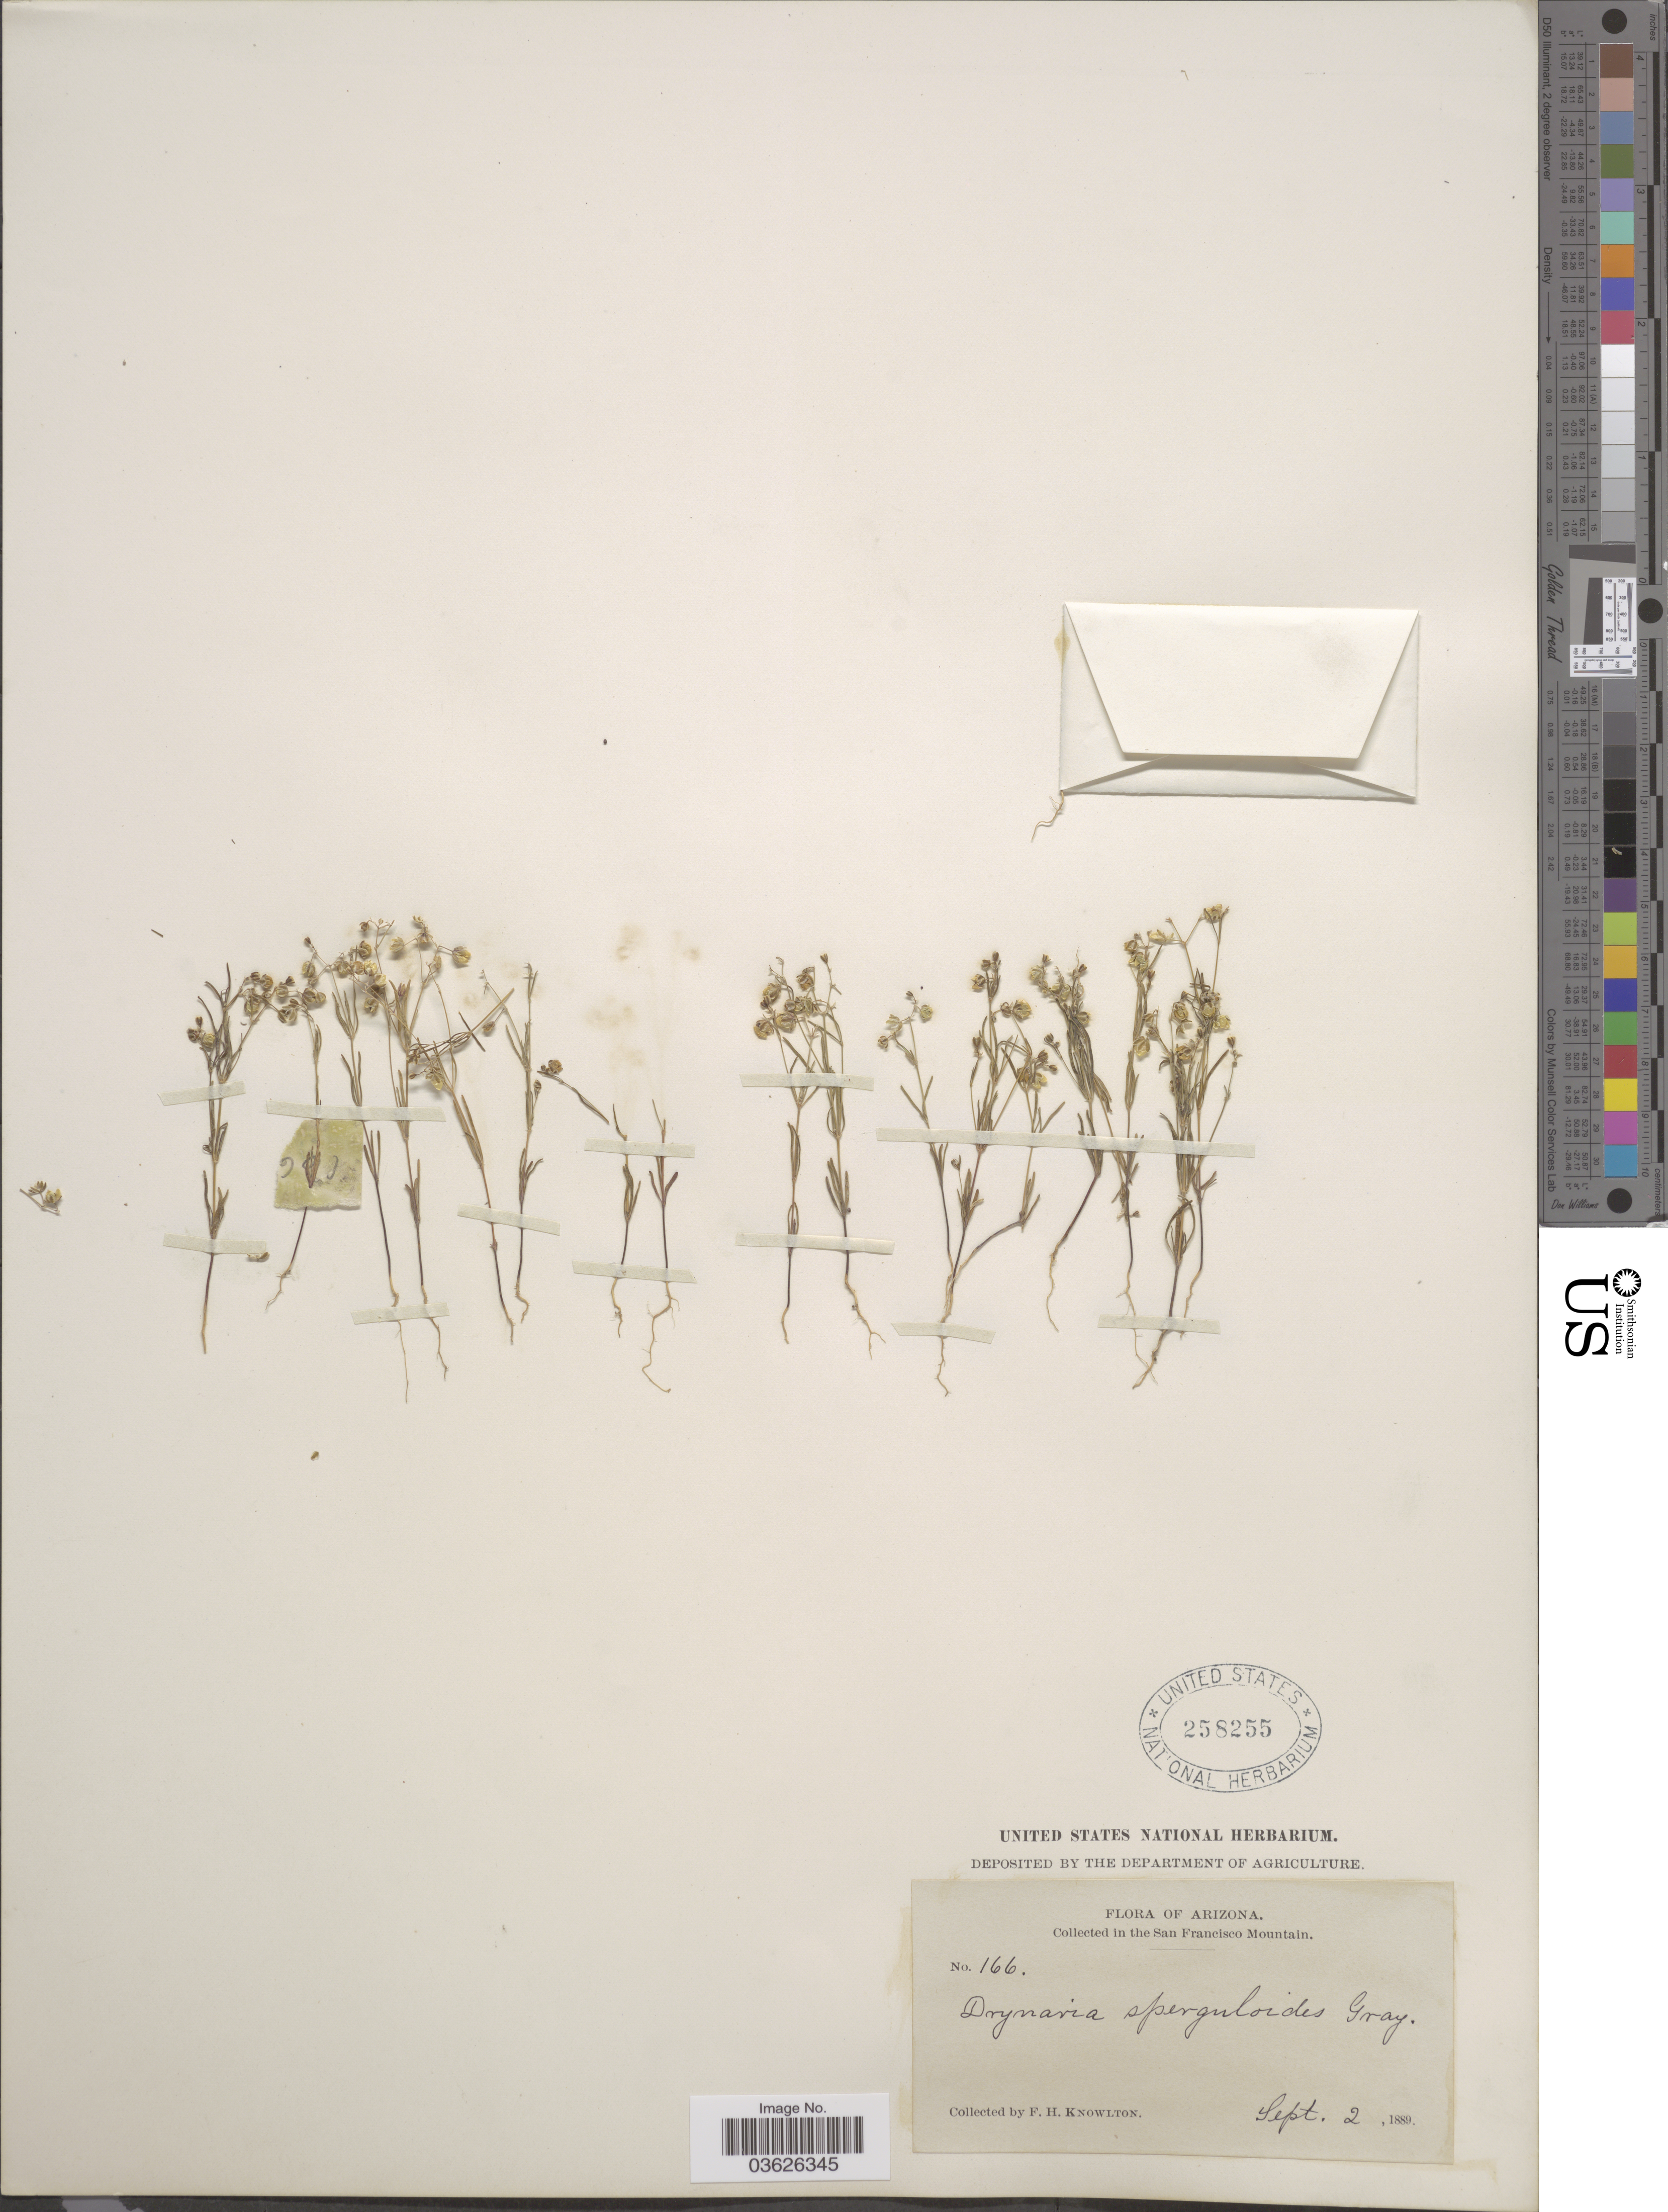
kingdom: Plantae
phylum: Tracheophyta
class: Magnoliopsida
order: Caryophyllales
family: Caryophyllaceae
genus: Drymaria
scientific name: Drymaria sperguloides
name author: A. Gray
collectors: F. H. Knowlton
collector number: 166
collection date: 1889-09-02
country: United States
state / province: Arizona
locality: In the San Francisco Mountain.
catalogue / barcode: US 258255